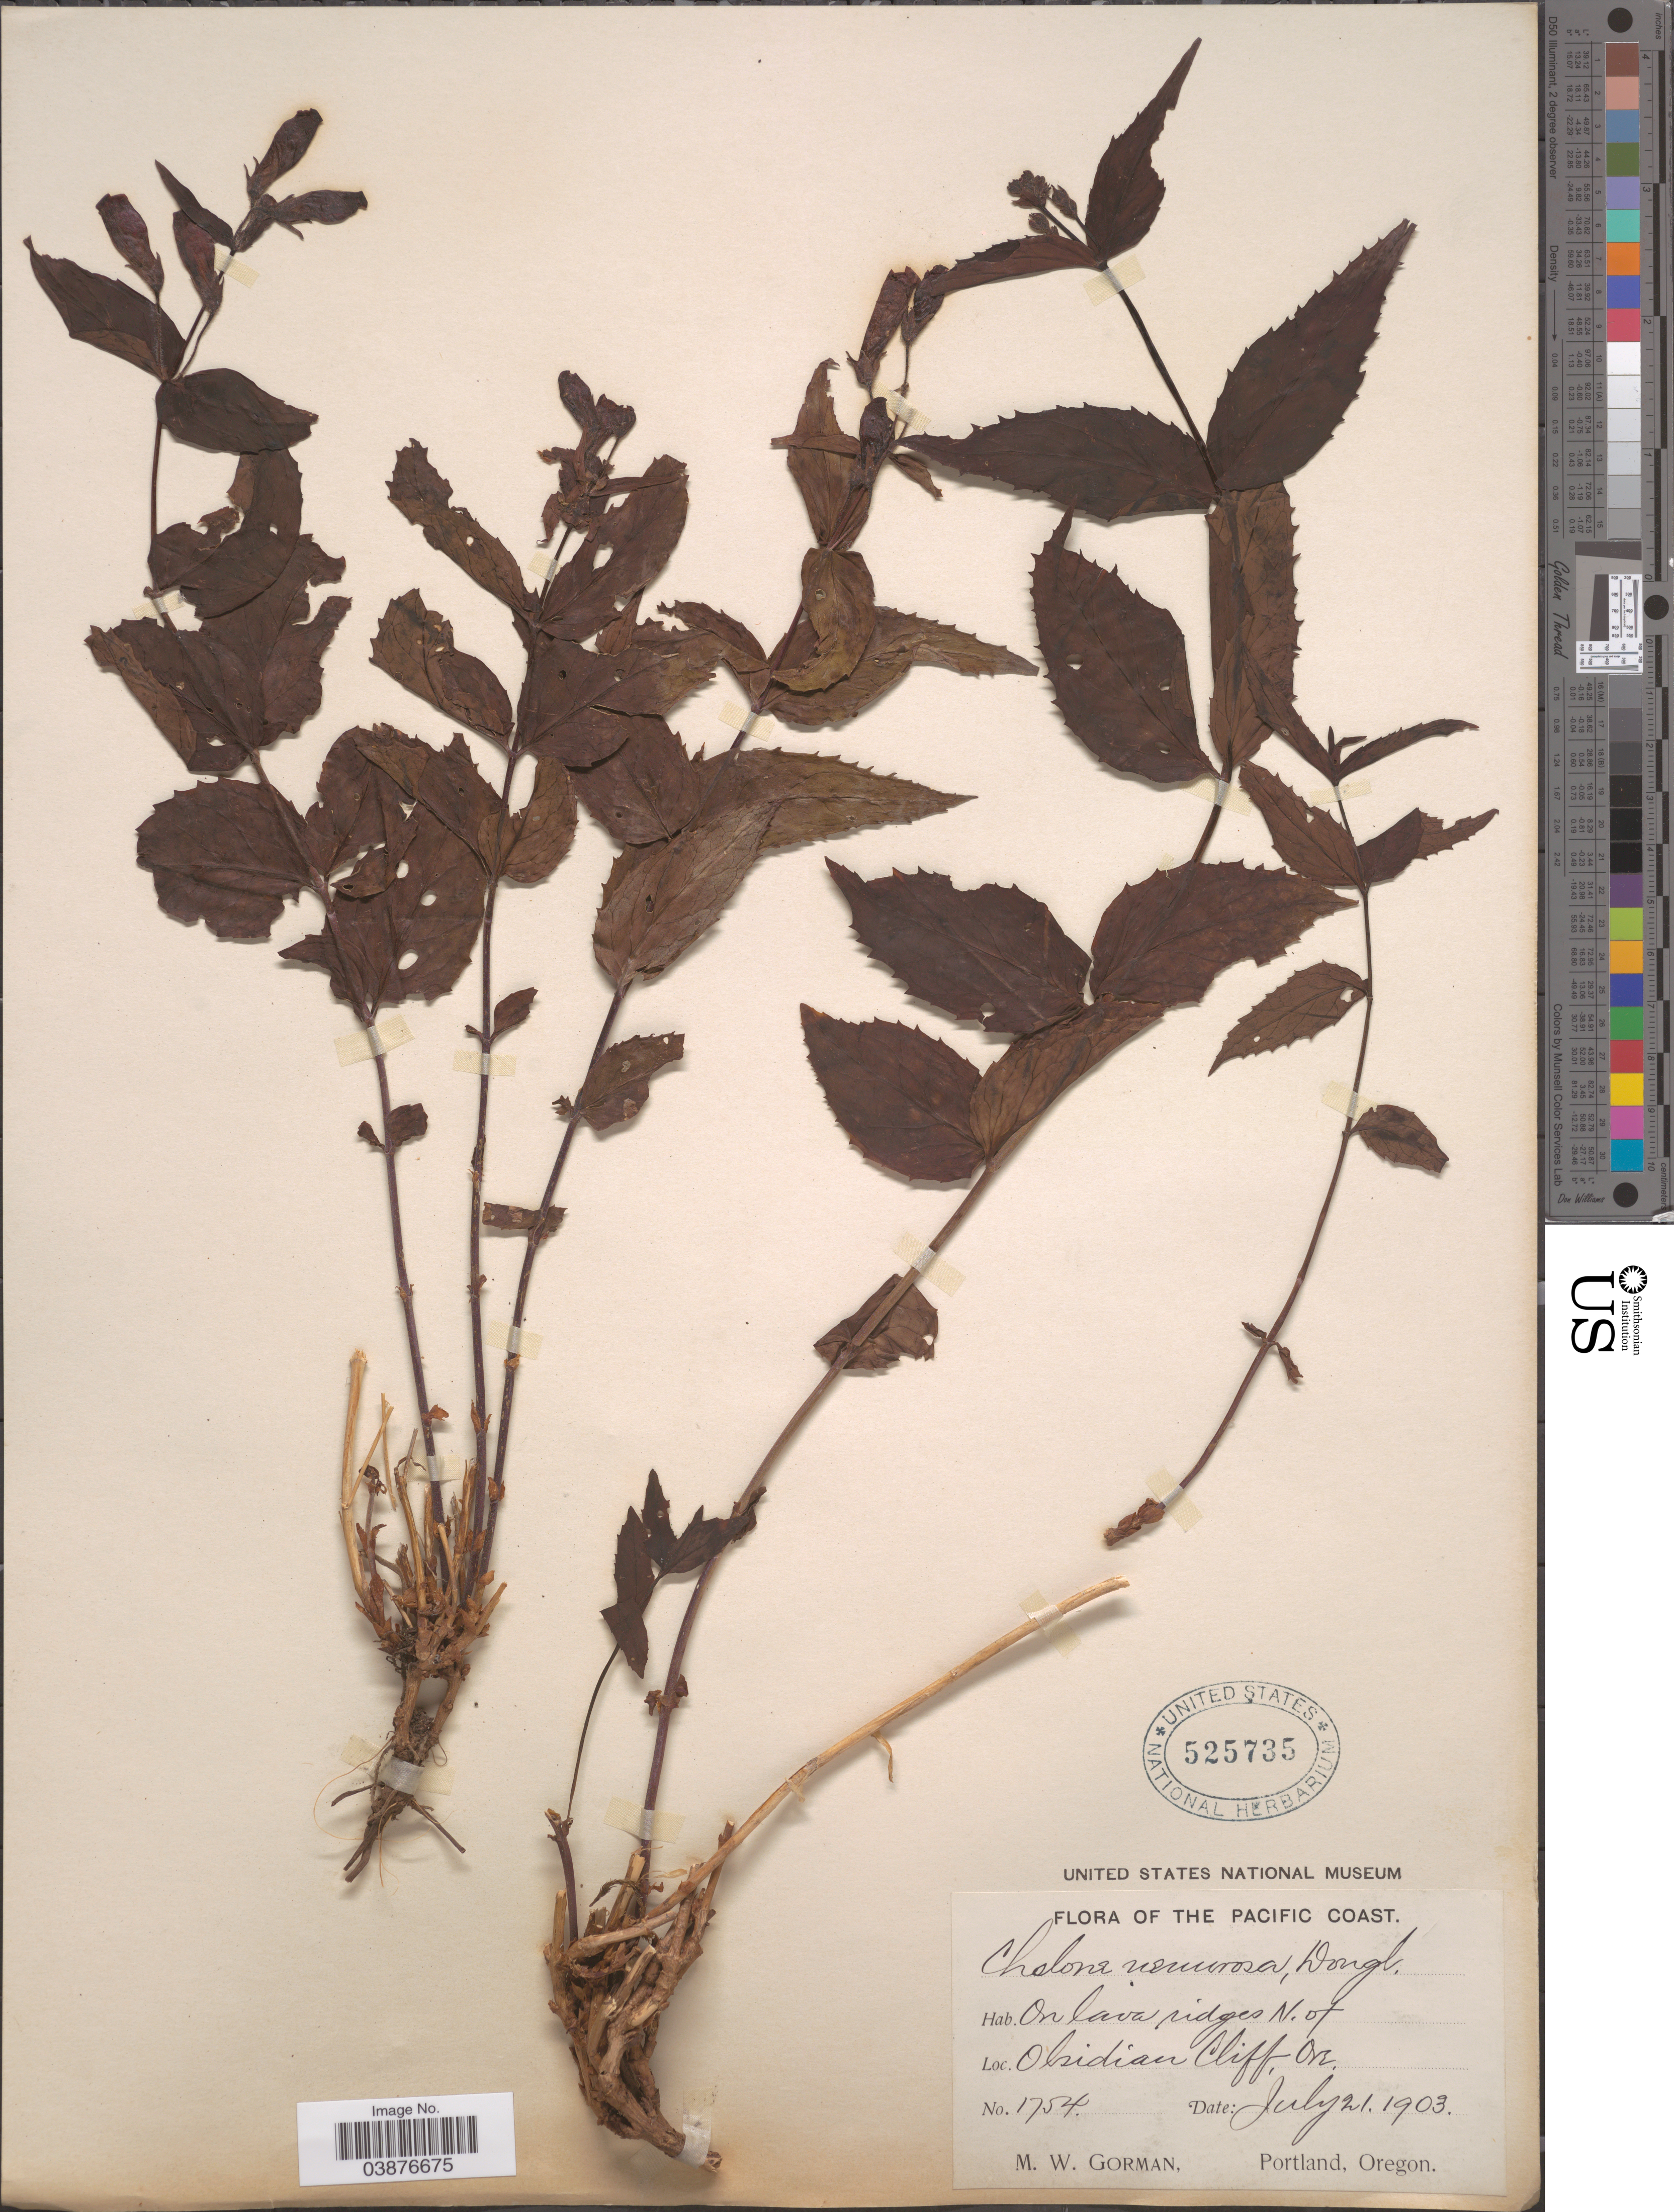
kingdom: Plantae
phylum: Tracheophyta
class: Magnoliopsida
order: Lamiales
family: Plantaginaceae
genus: Penstemon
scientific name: Penstemon nemorosus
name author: (Douglas ex Lindl.) Trautv.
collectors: M. W. Gorman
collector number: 1754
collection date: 1903-07-21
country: United States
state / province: Oregon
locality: The Pacific Coast. On lava ridges N. of Obsidian Cliff.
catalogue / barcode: US 525735